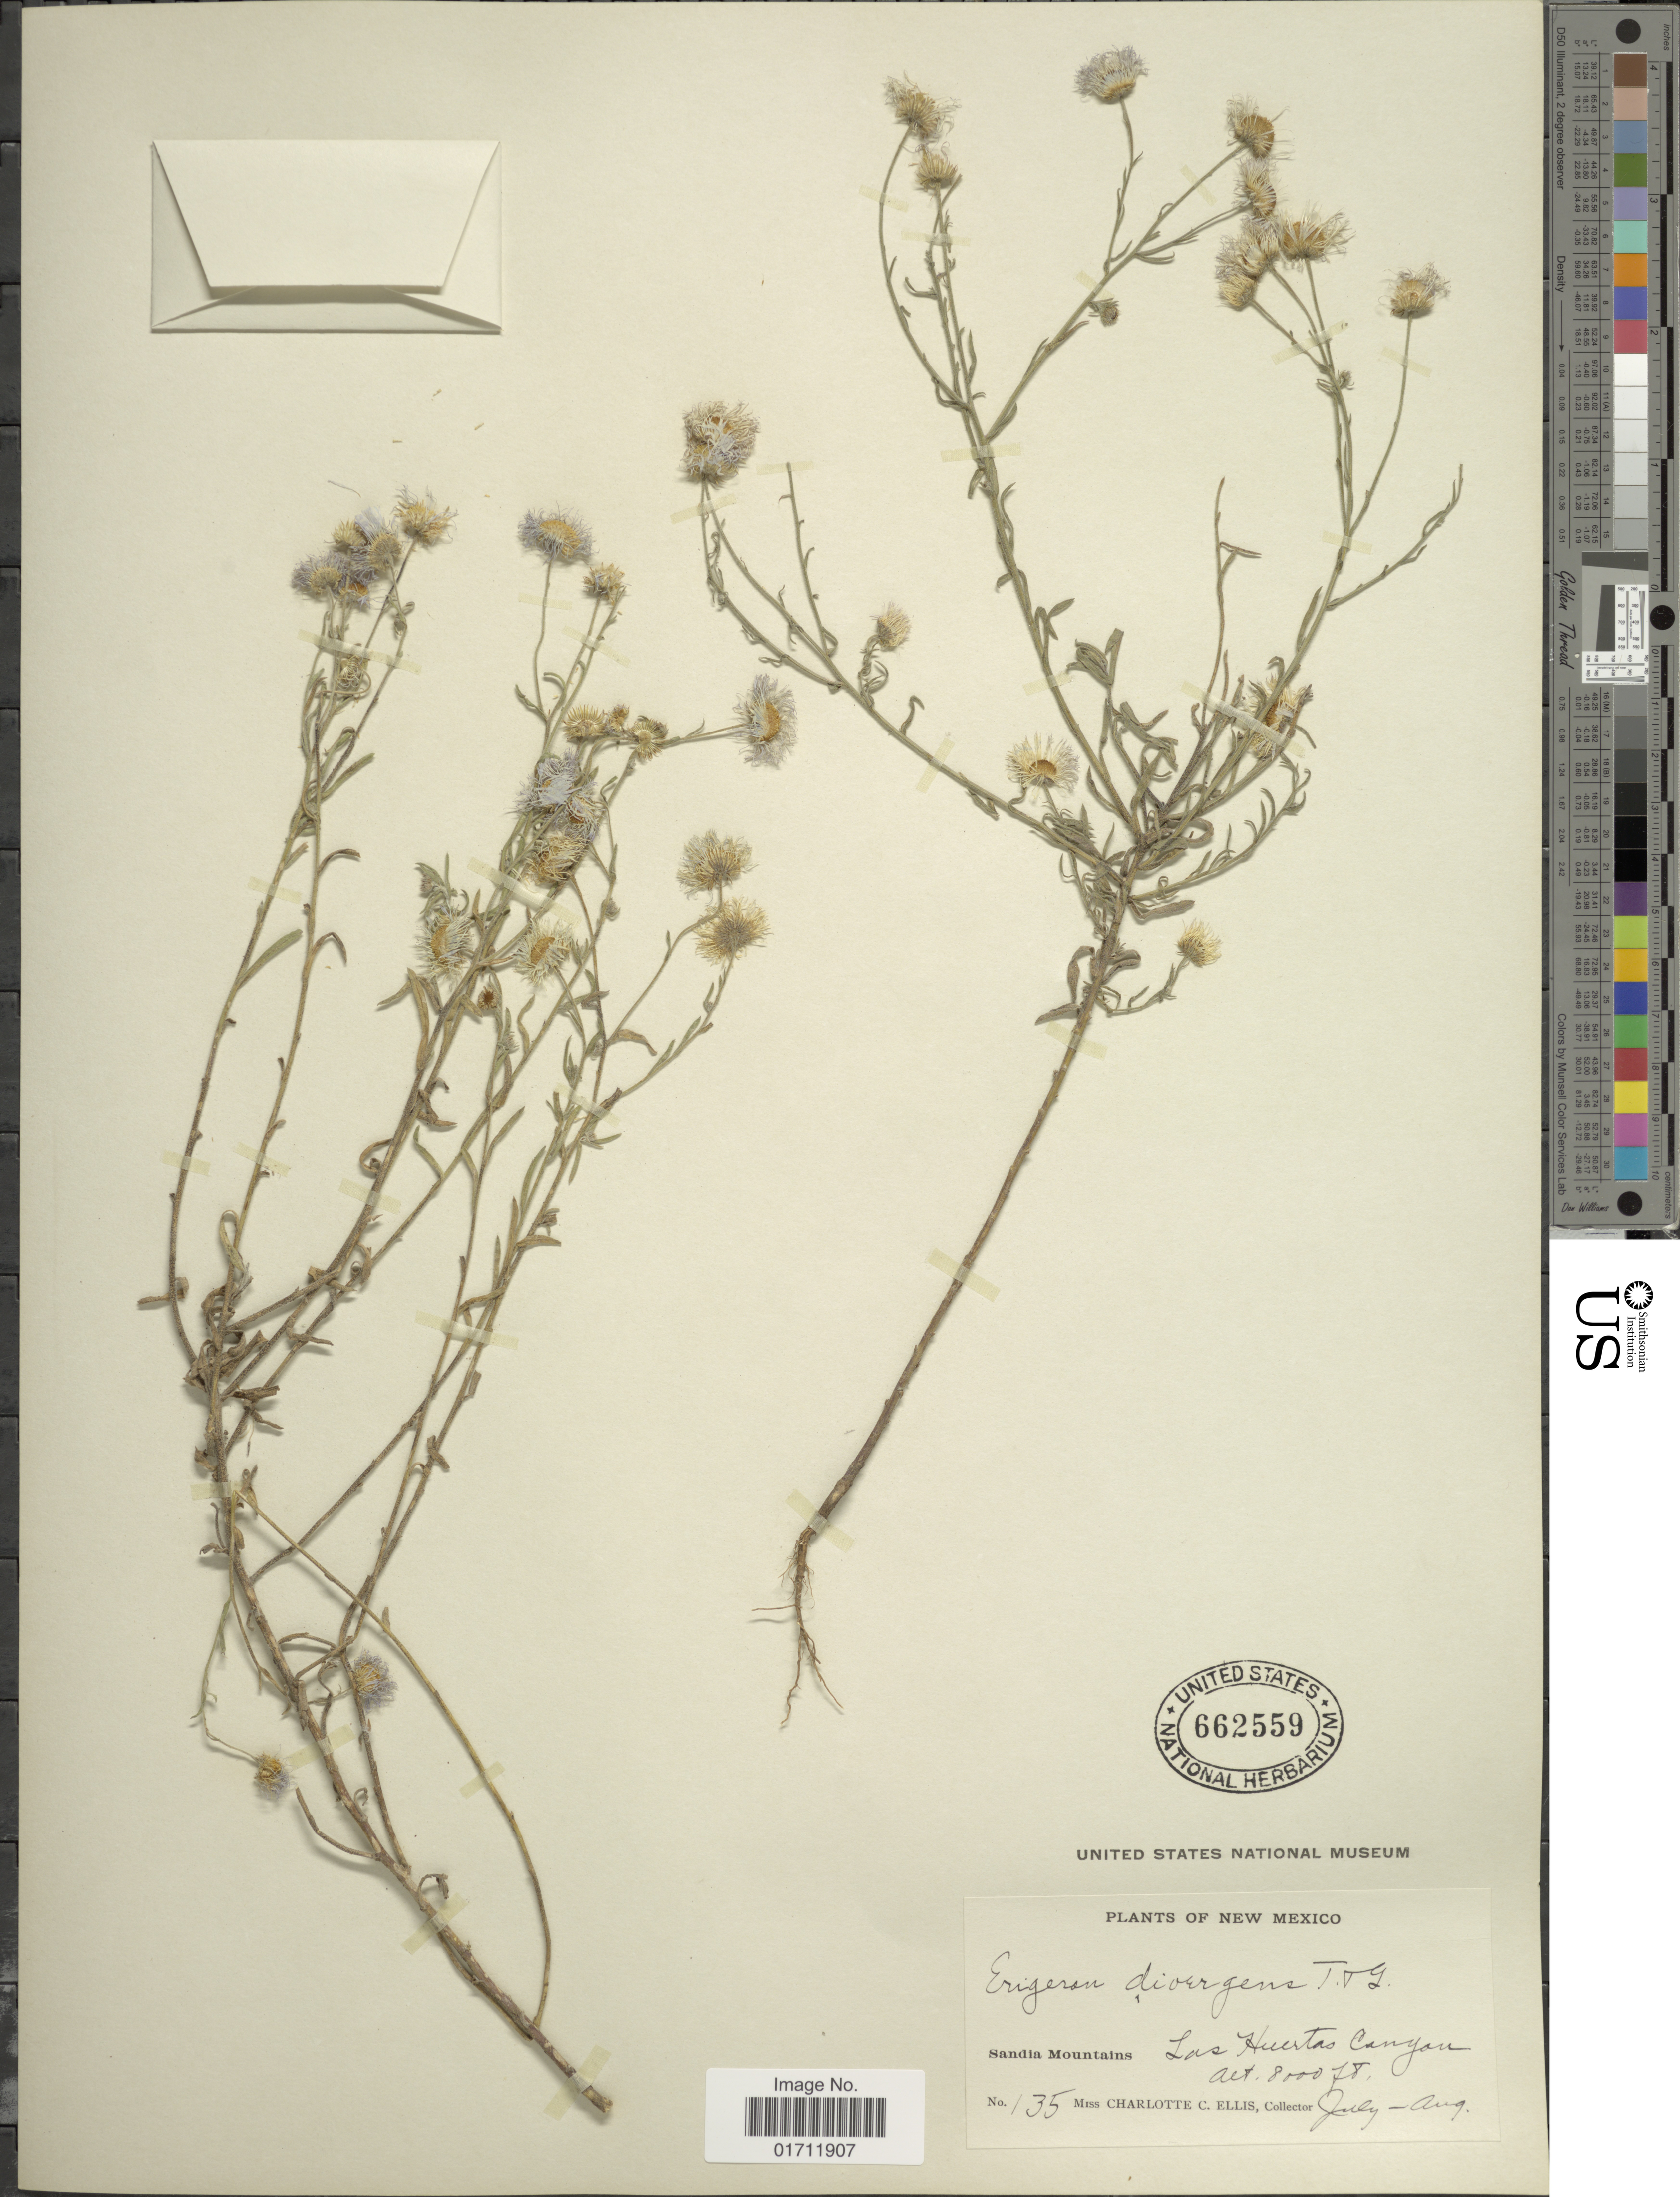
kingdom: Plantae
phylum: Tracheophyta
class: Magnoliopsida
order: Asterales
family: Asteraceae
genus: Erigeron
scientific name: Erigeron divergens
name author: Torr. & A. Gray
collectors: C. C. Ellis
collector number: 135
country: United States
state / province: New Mexico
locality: Sandia Mountains, Las Huertas Canyon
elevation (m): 2438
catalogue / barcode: US 662559